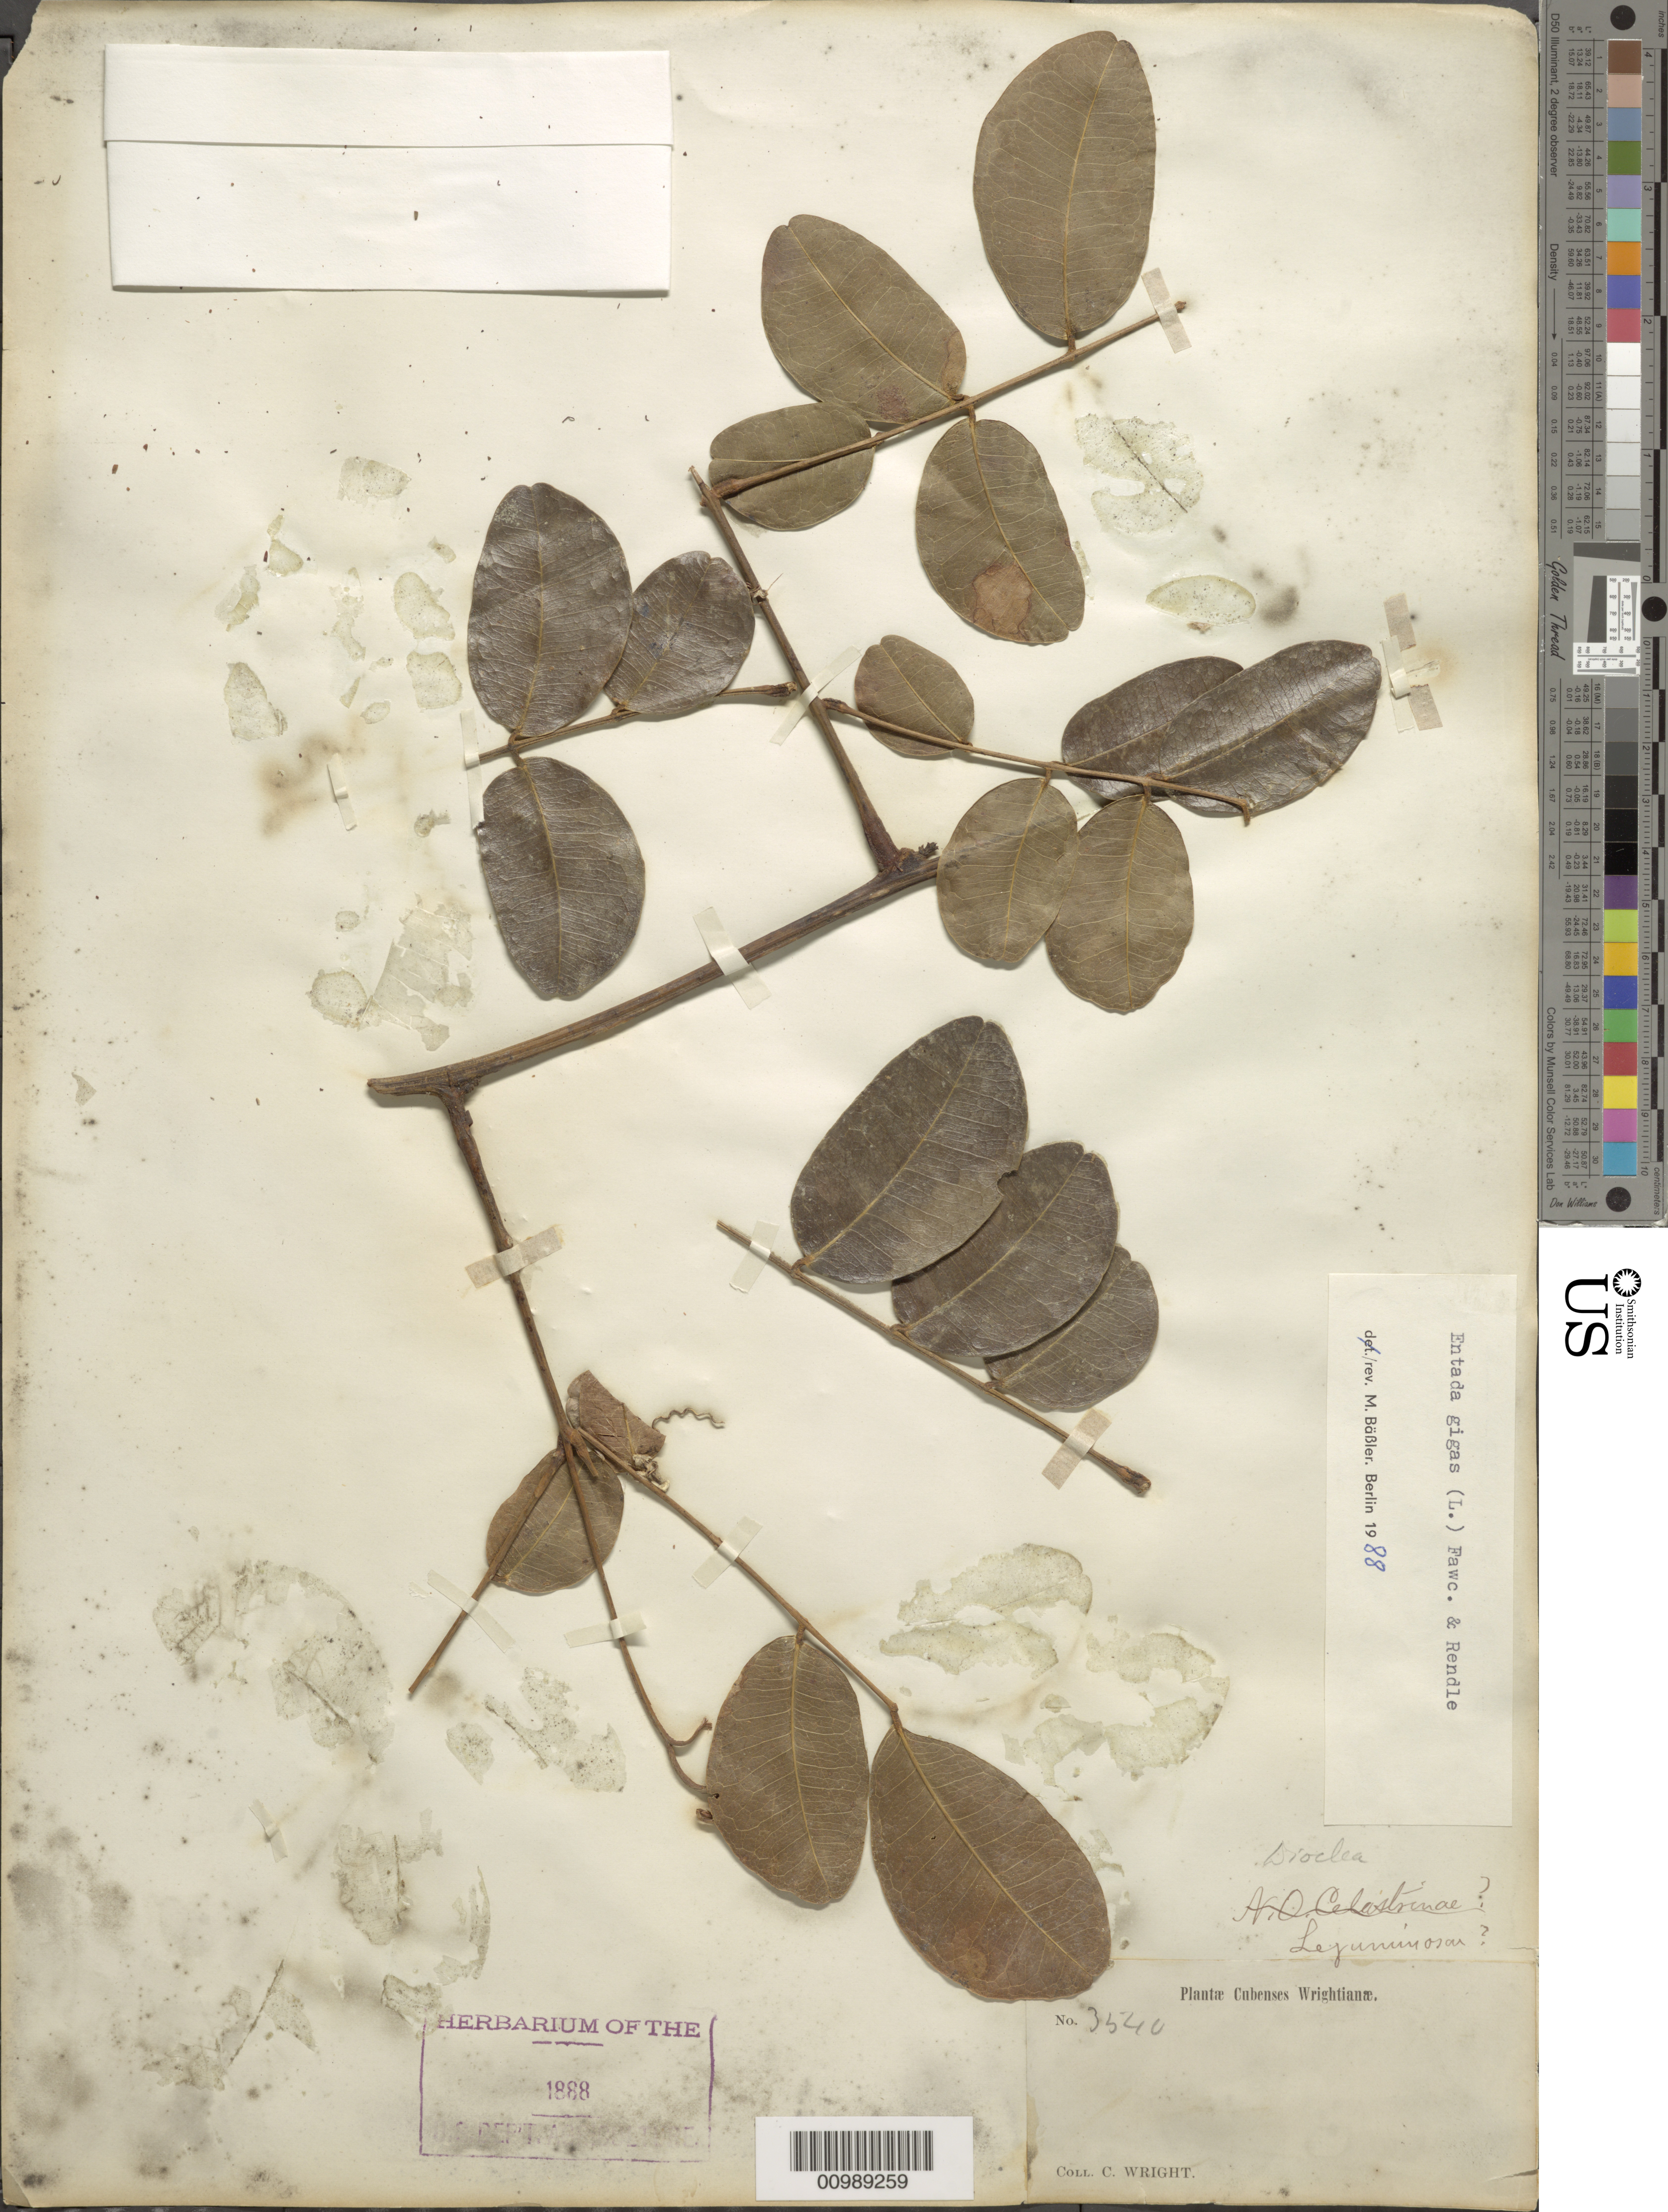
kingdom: Plantae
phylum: Tracheophyta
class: Magnoliopsida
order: Fabales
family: Fabaceae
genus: Entada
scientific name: Entada gigas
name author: (L.) Fawc. & Rendle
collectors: C. Wright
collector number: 3540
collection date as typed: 1800 to 1899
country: Cuba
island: Cuba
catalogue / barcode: US 1888